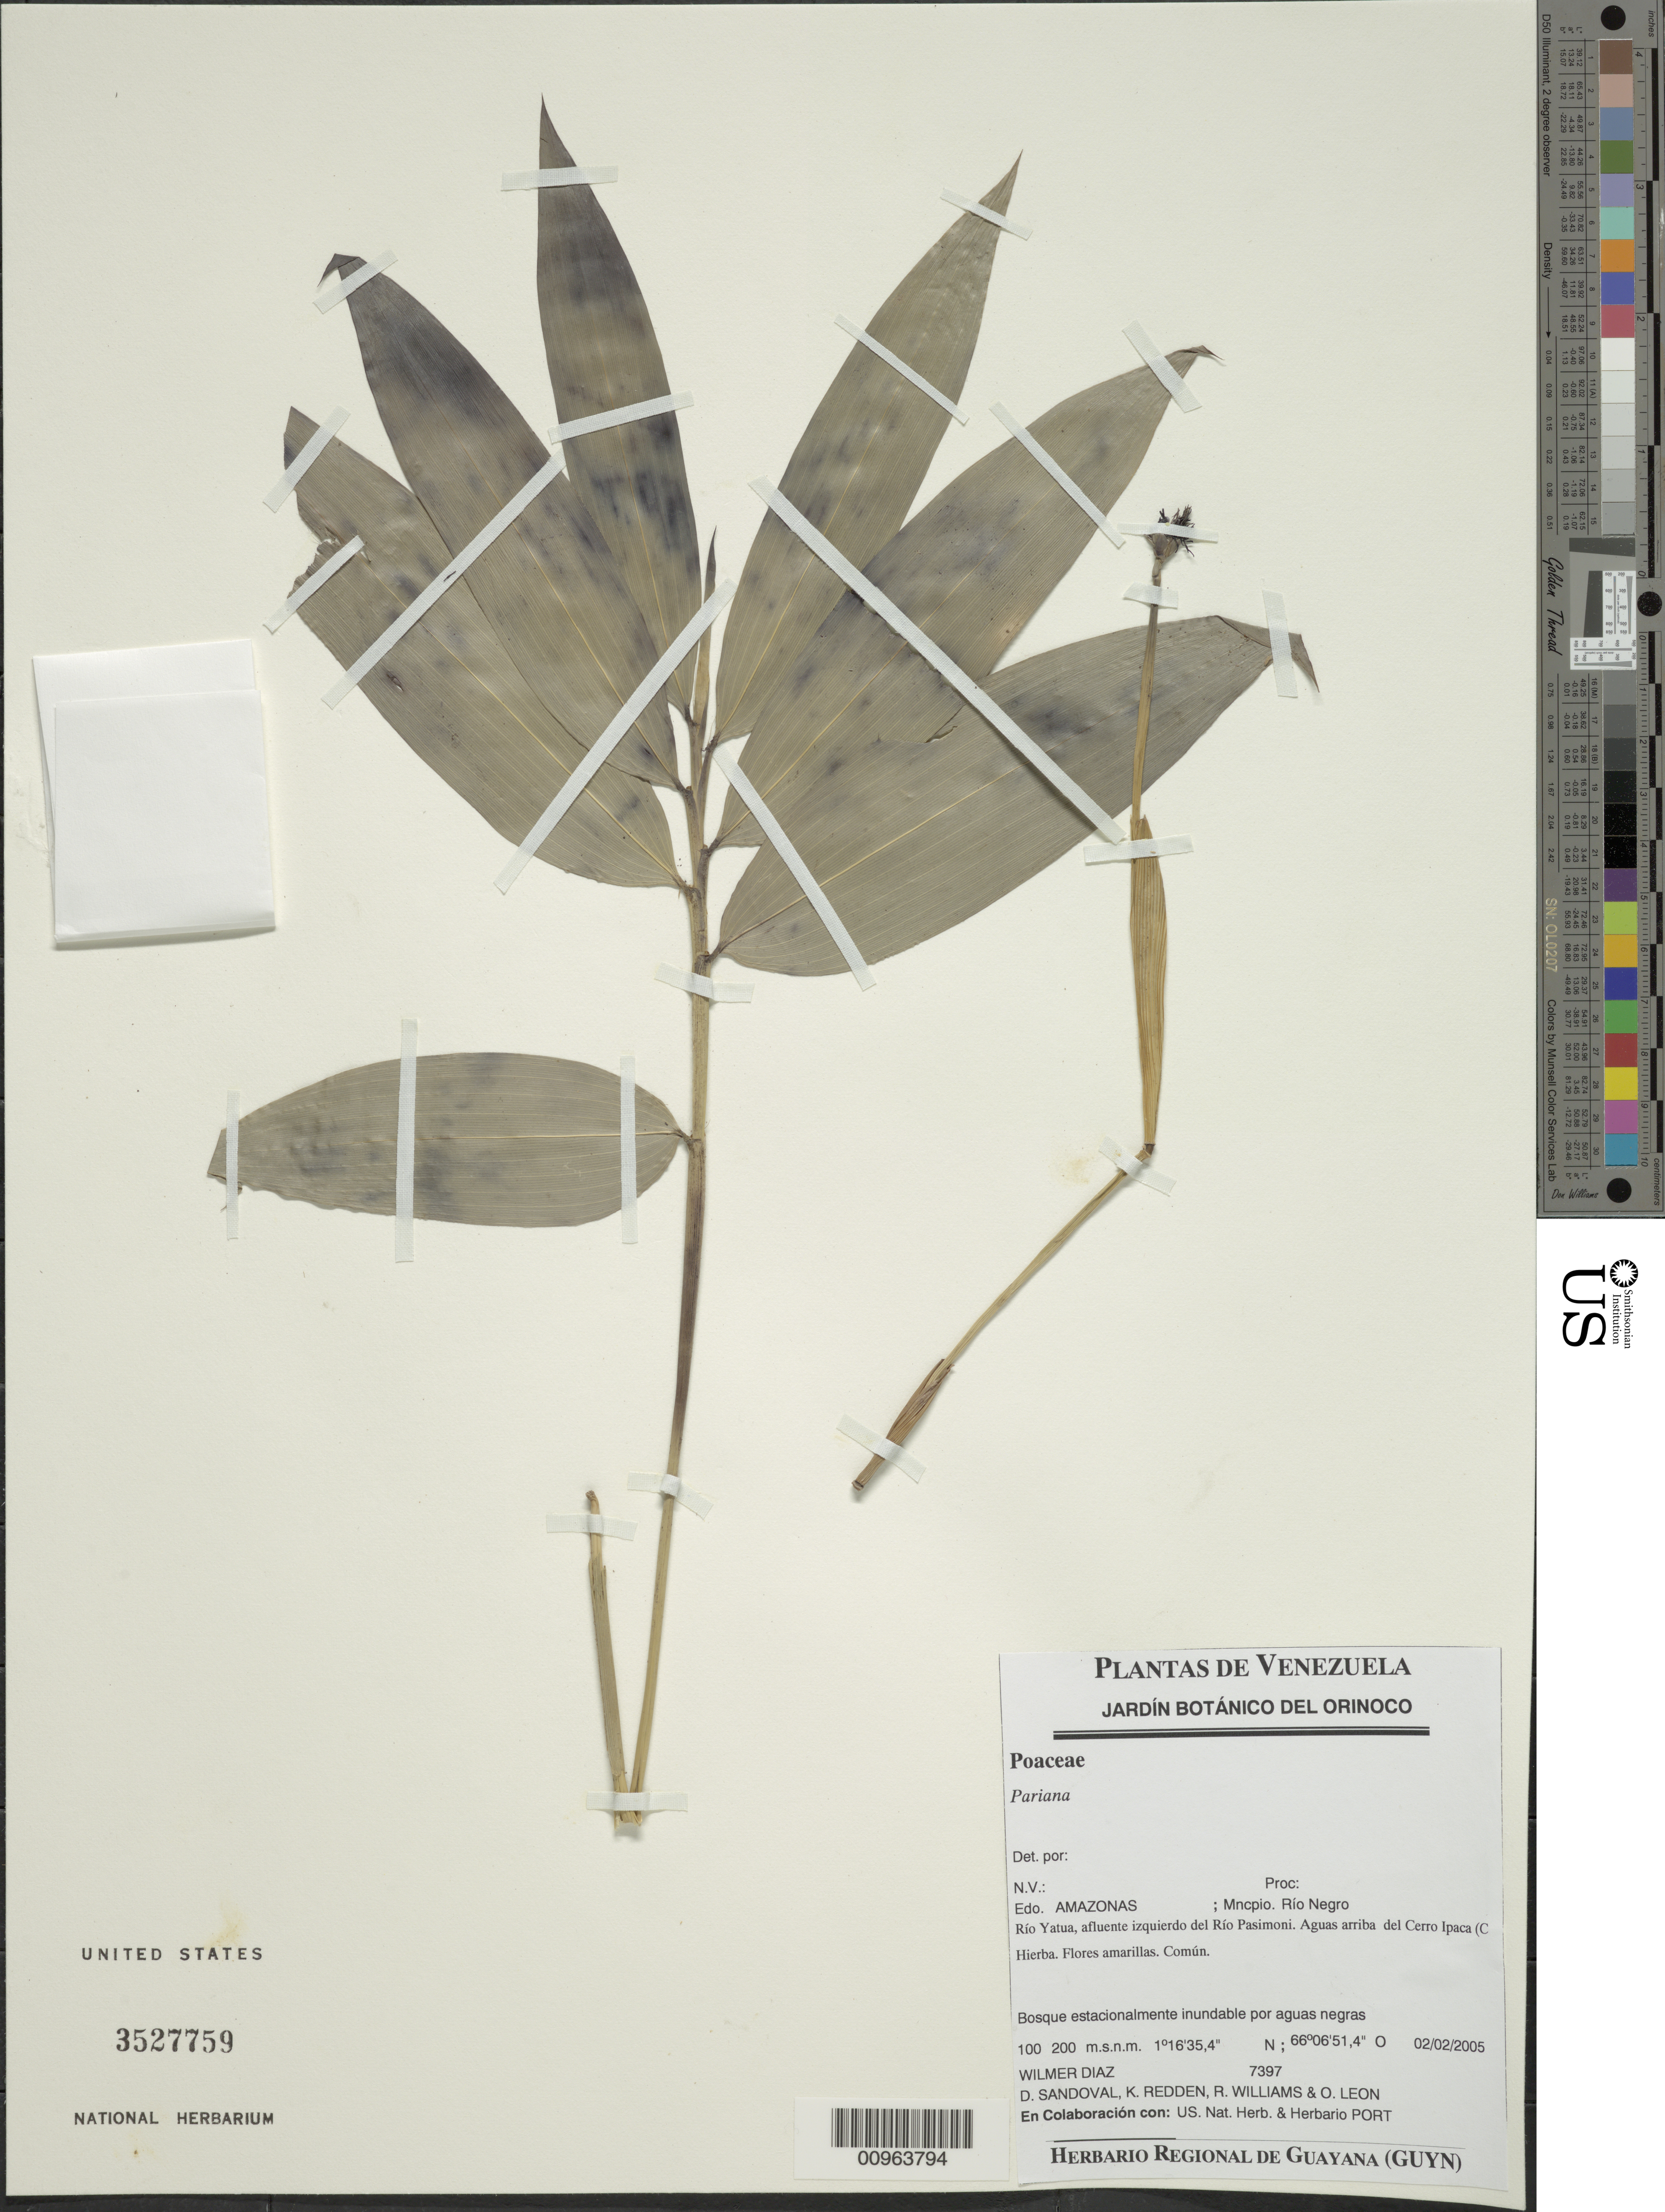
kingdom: Plantae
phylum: Tracheophyta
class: Liliopsida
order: Poales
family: Poaceae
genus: Pariana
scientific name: Pariana sp.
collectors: W. Díaz P., D. Sandoval, K. M. Redden, R. Williams & O. León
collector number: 7397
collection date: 2005-02-02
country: Venezuela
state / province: Amazonas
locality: Edo. Amazonas; Mncpio. Río Negro. Río Yatua, afluente izquierdo del Río Pasimoni. Aguas arriba del Cerro Ipaca (C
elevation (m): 100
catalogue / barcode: US 3527759